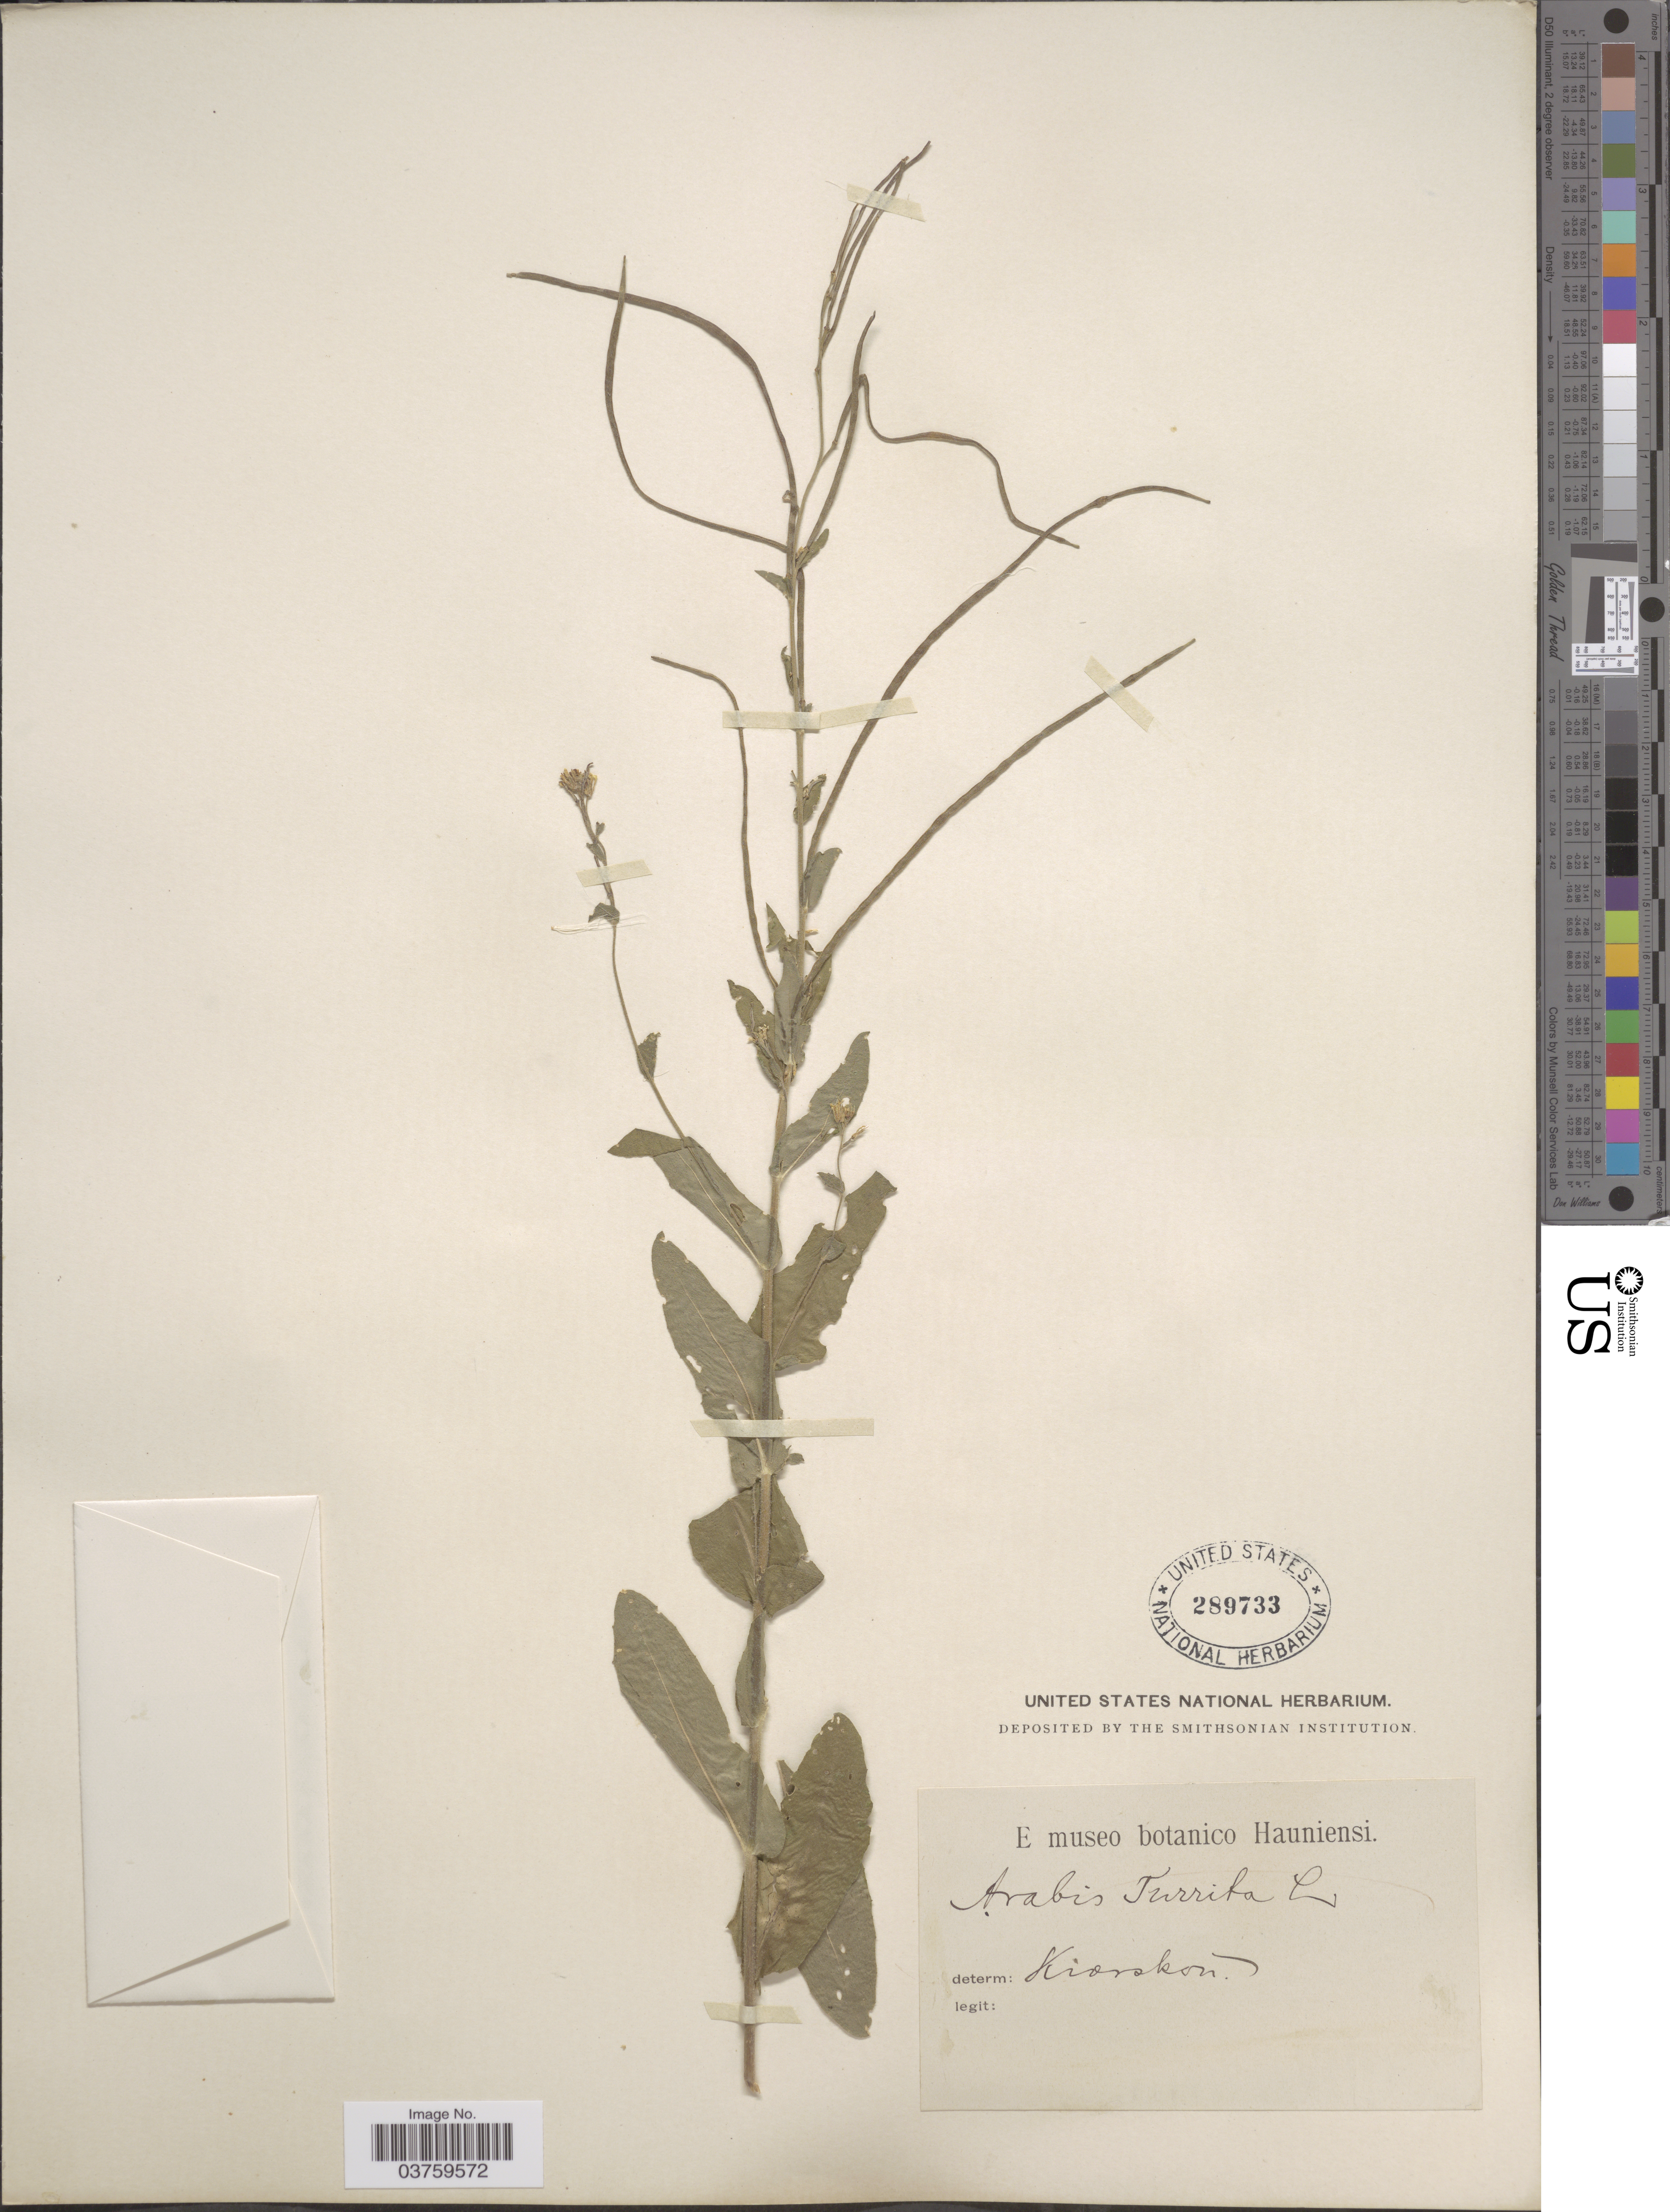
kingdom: Plantae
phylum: Tracheophyta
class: Magnoliopsida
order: Brassicales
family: Brassicaceae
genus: Arabis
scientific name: Arabis turrita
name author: L.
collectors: ex herb. United States National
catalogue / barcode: US 289733